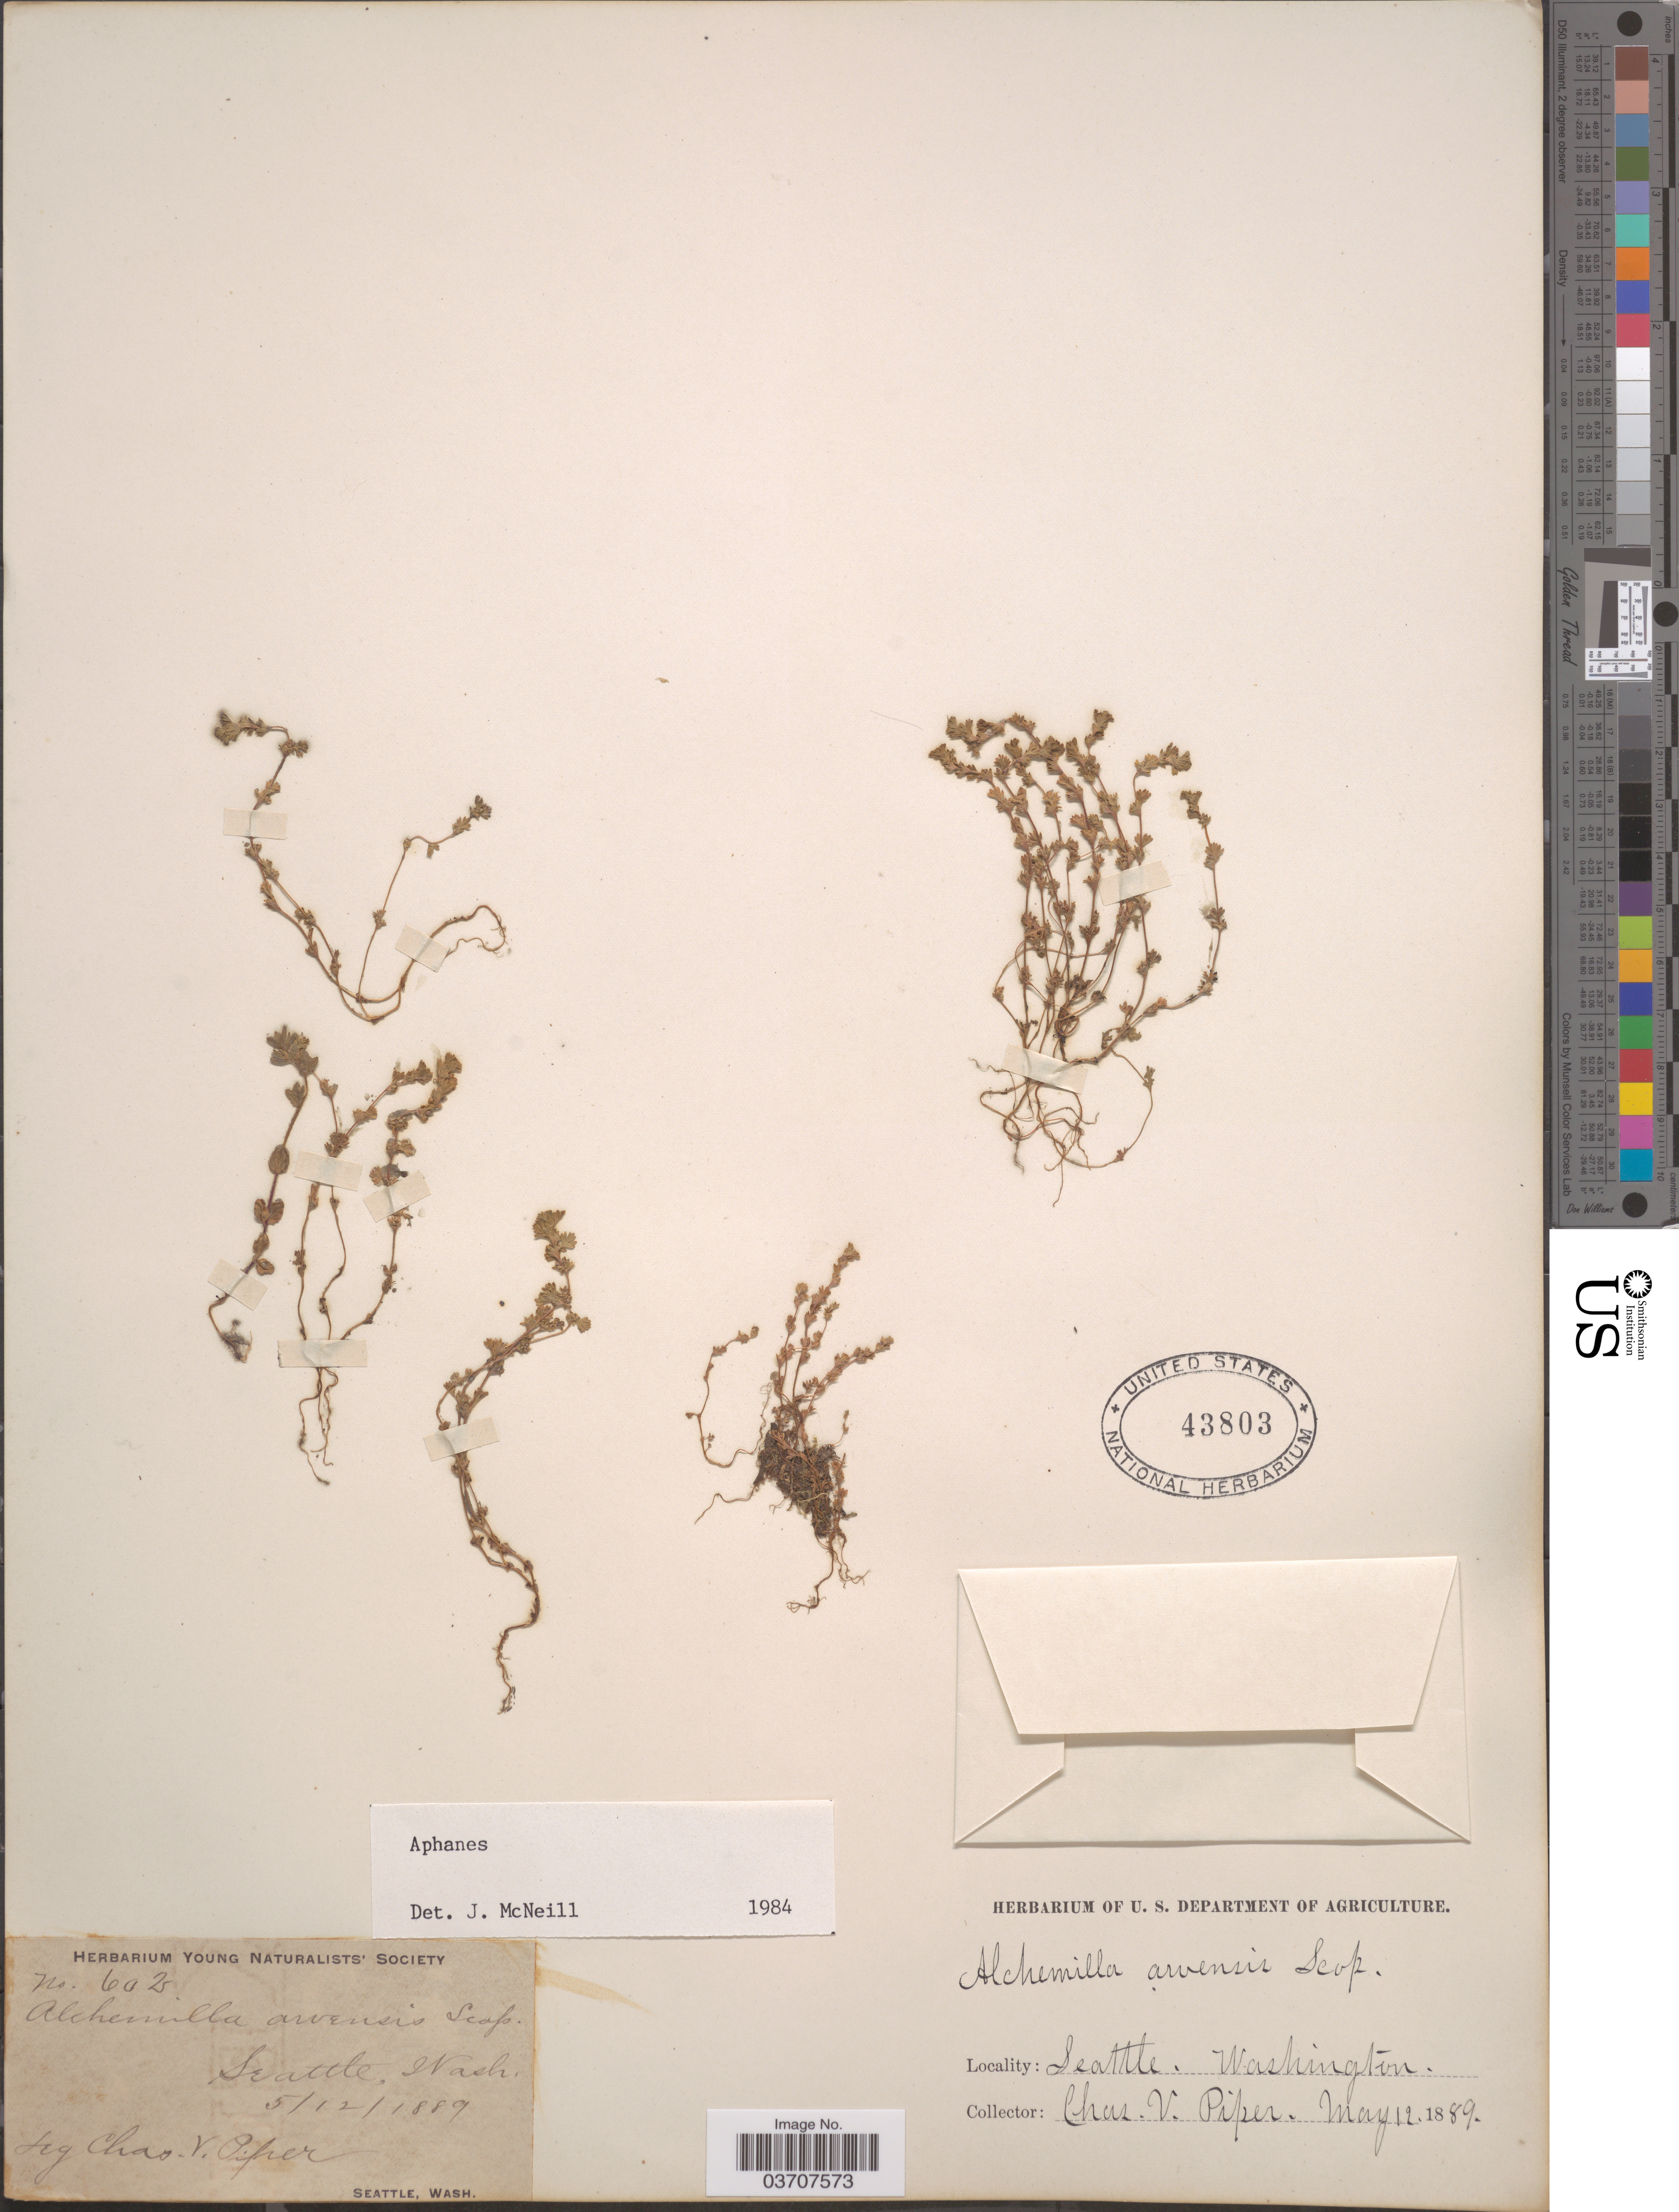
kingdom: Plantae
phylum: Tracheophyta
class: Magnoliopsida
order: Rosales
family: Rosaceae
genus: Aphanes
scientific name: Aphanes sp.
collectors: C. V. Piper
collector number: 602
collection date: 1889-05-12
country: United States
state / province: Washington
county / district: King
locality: Seattle.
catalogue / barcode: US 43803